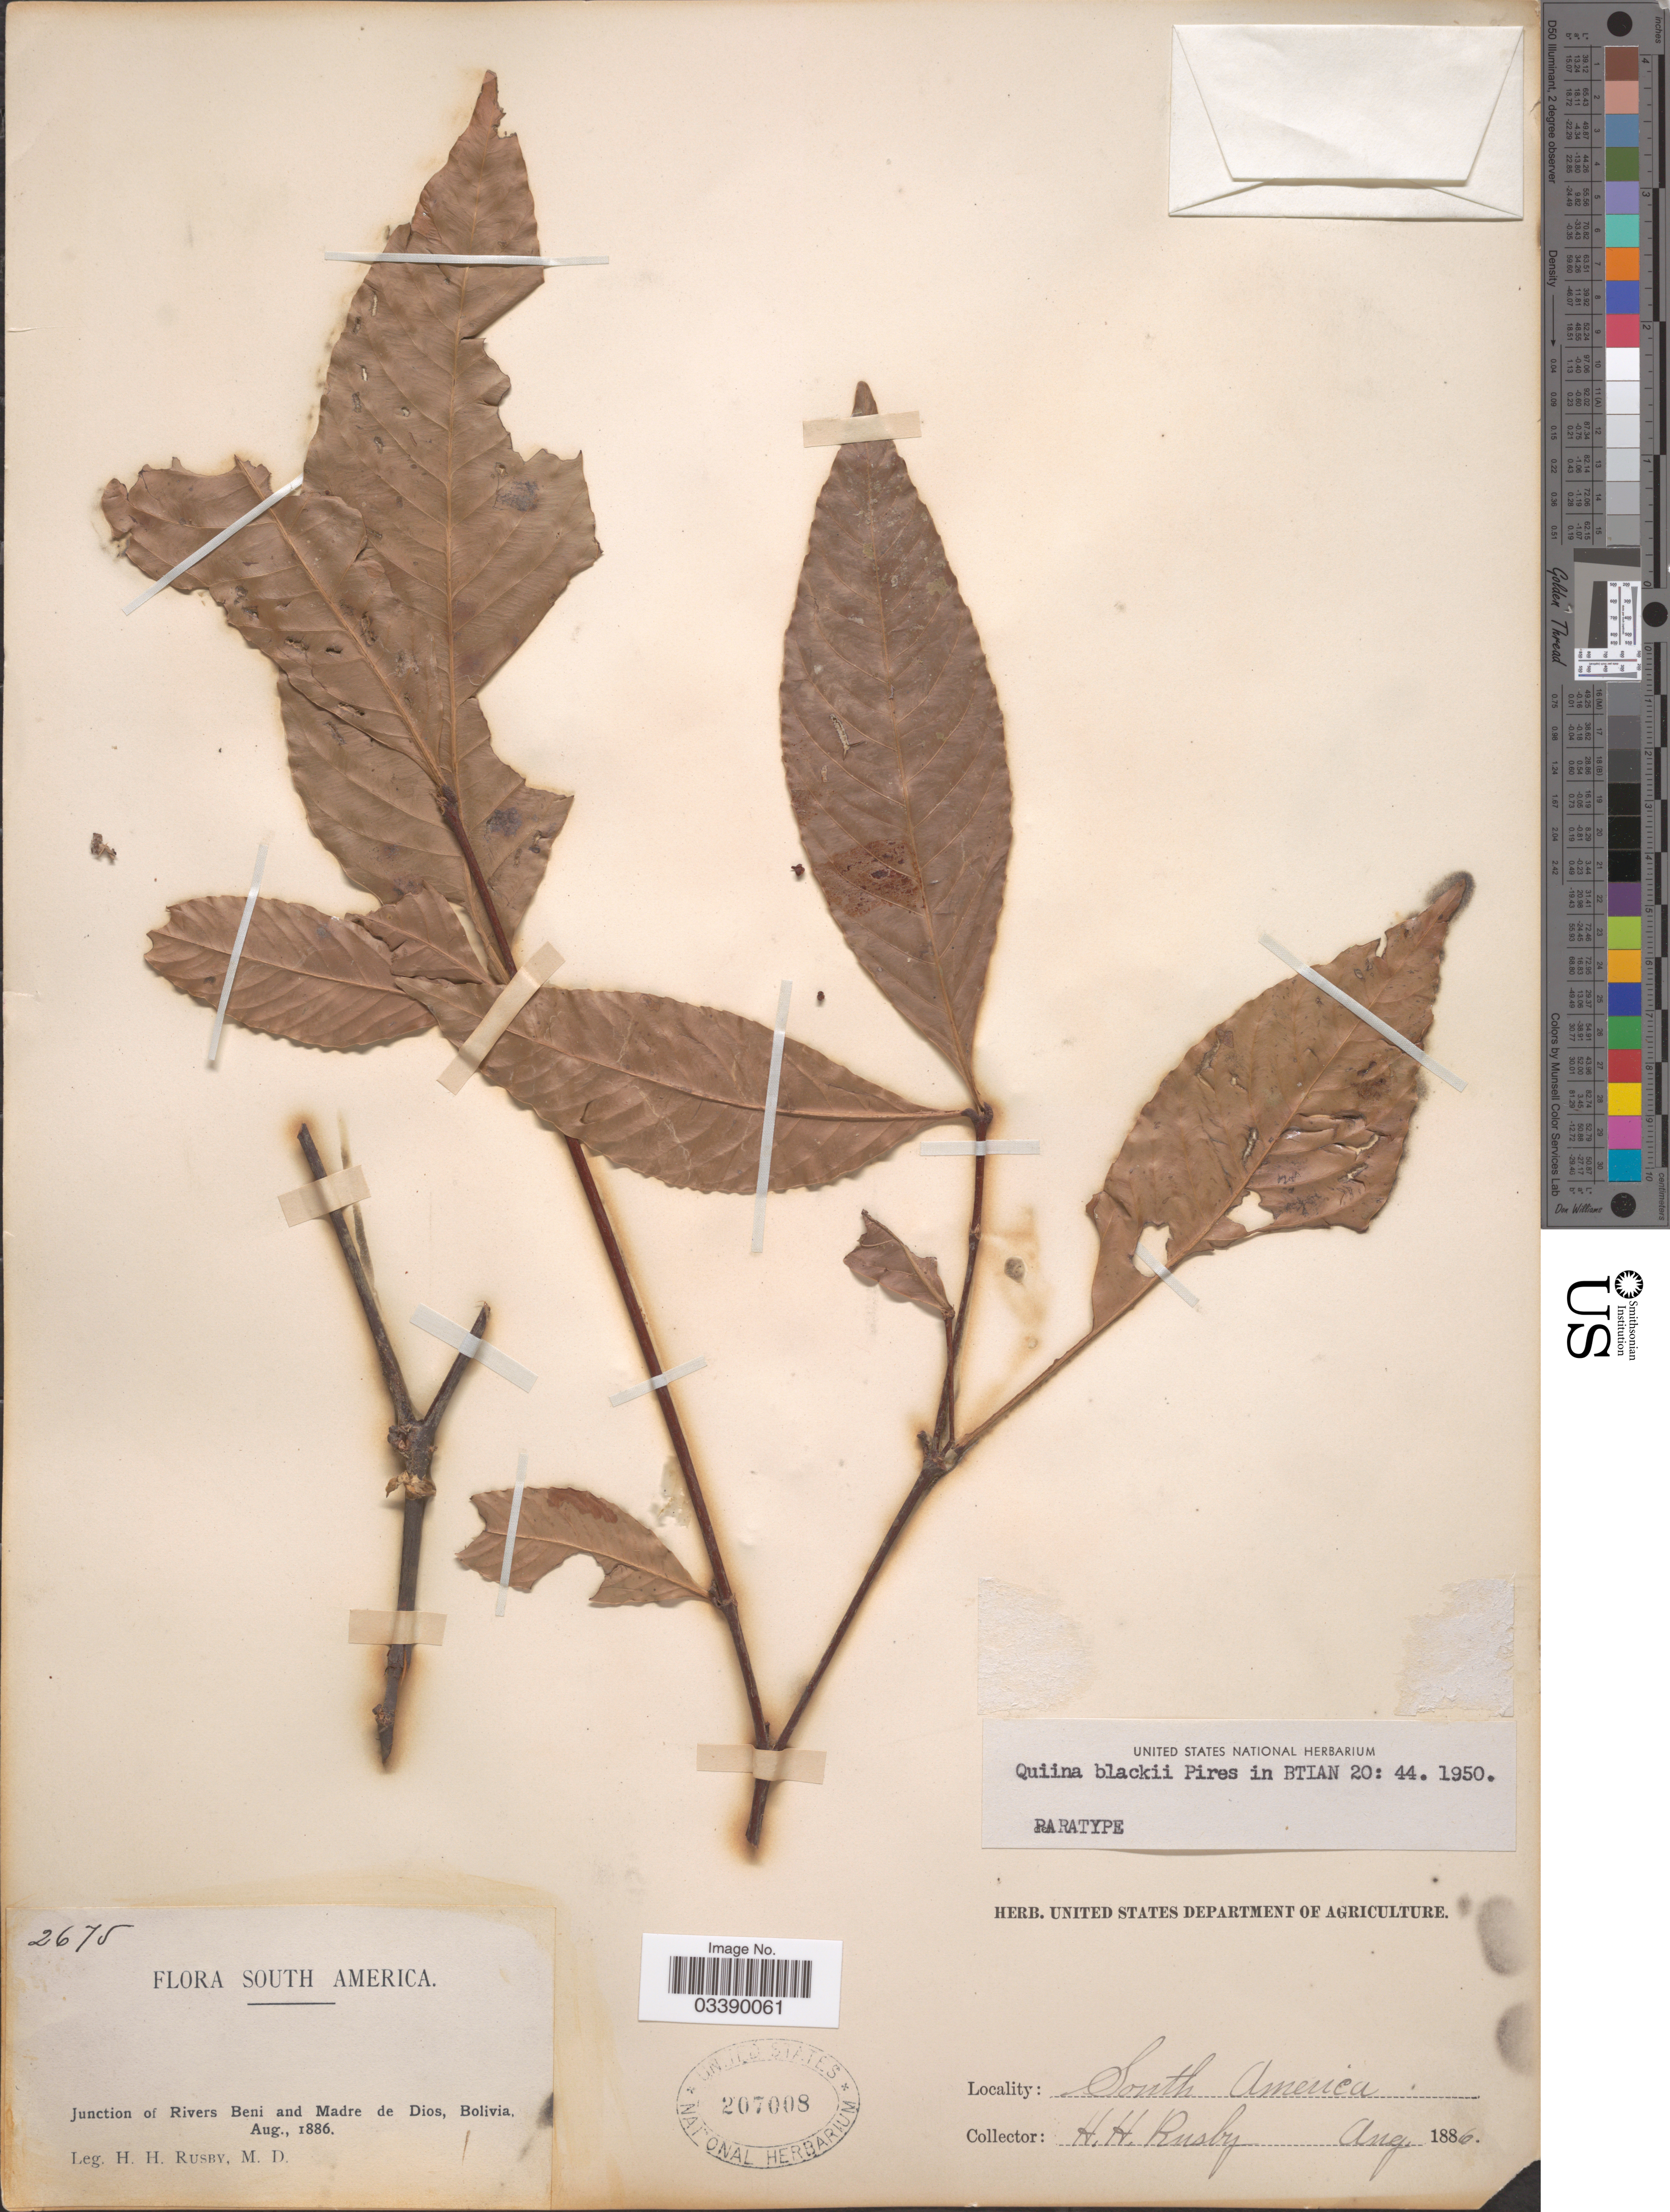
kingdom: Plantae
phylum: Tracheophyta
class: Magnoliopsida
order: Malpighiales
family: Quiinaceae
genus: Quiina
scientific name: Quiina blackii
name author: Pires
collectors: H. H. Rusby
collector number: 2675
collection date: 1886-08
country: Bolivia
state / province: Beni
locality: Junction of Rivers Beni and Madre de Dios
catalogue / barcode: US 207008